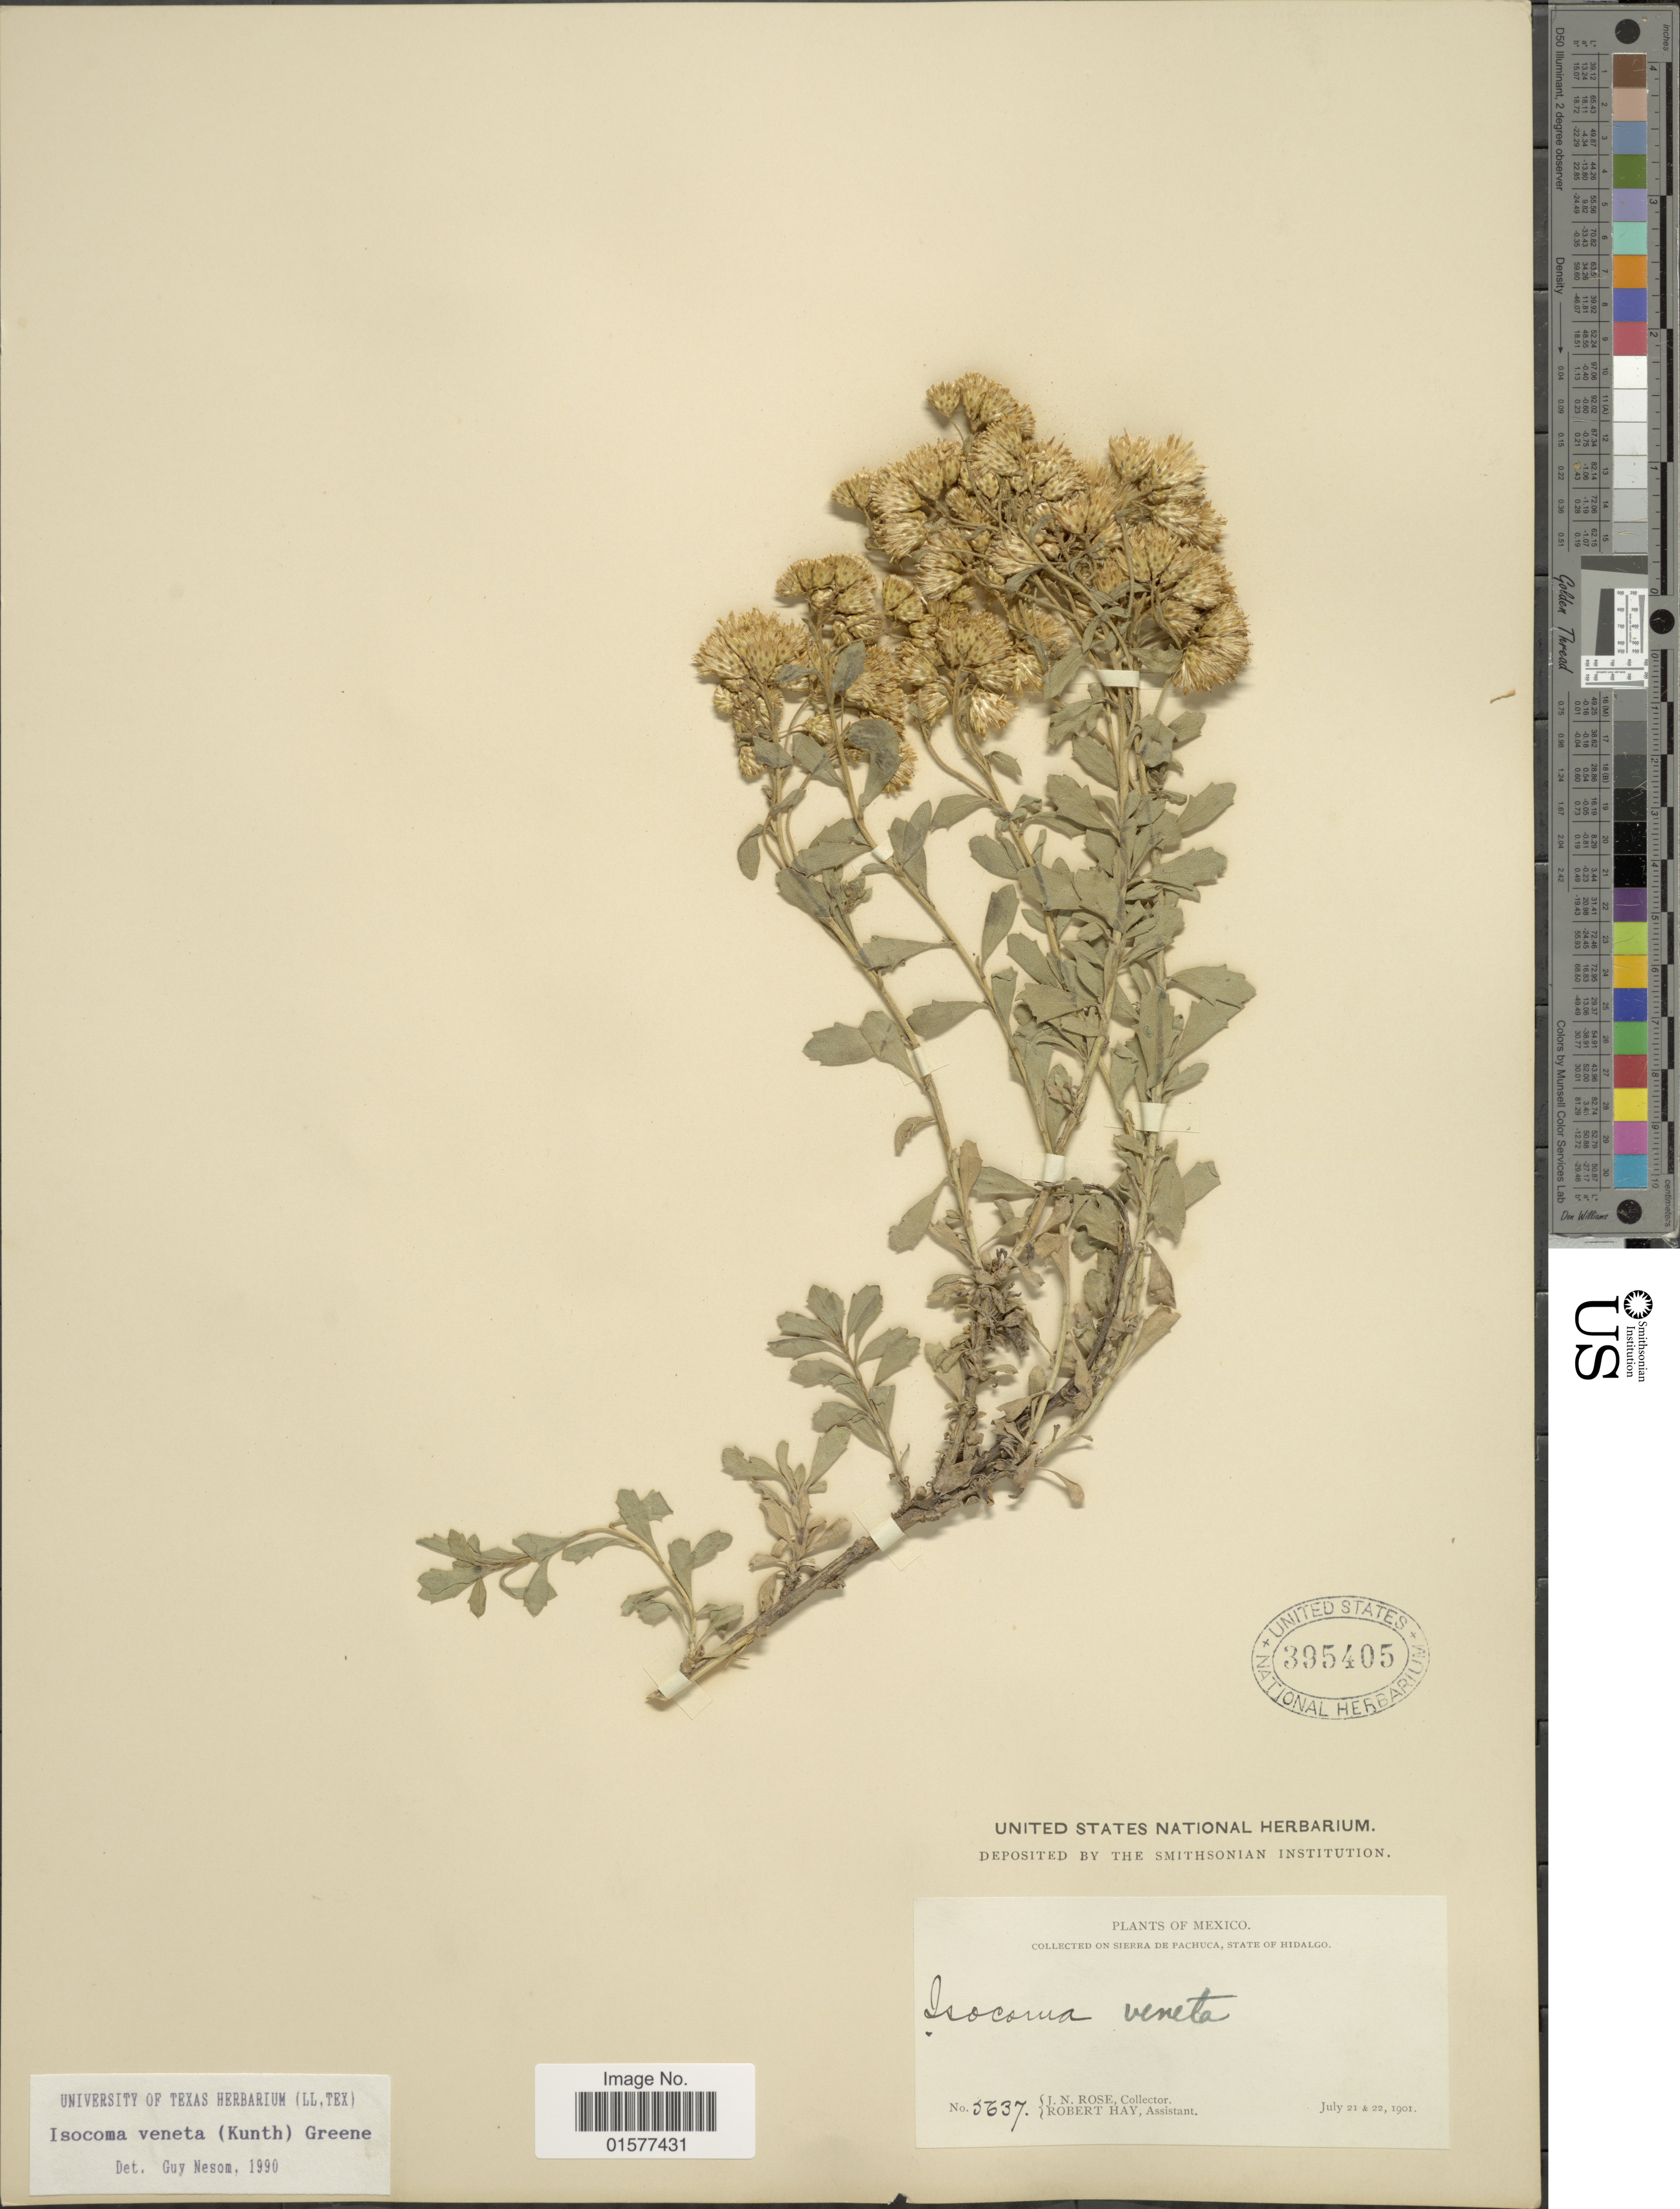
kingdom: Plantae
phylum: Tracheophyta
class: Magnoliopsida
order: Asterales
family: Asteraceae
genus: Isocoma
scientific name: Isocoma veneta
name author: (Kunth) Greene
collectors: J. N. Rose & R. H. Hay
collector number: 5637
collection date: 1901-07-21/1901-07-22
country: Mexico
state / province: Hidalgo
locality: Collected on Sierra de Pachuca, State of Hidalgo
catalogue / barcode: US 395405